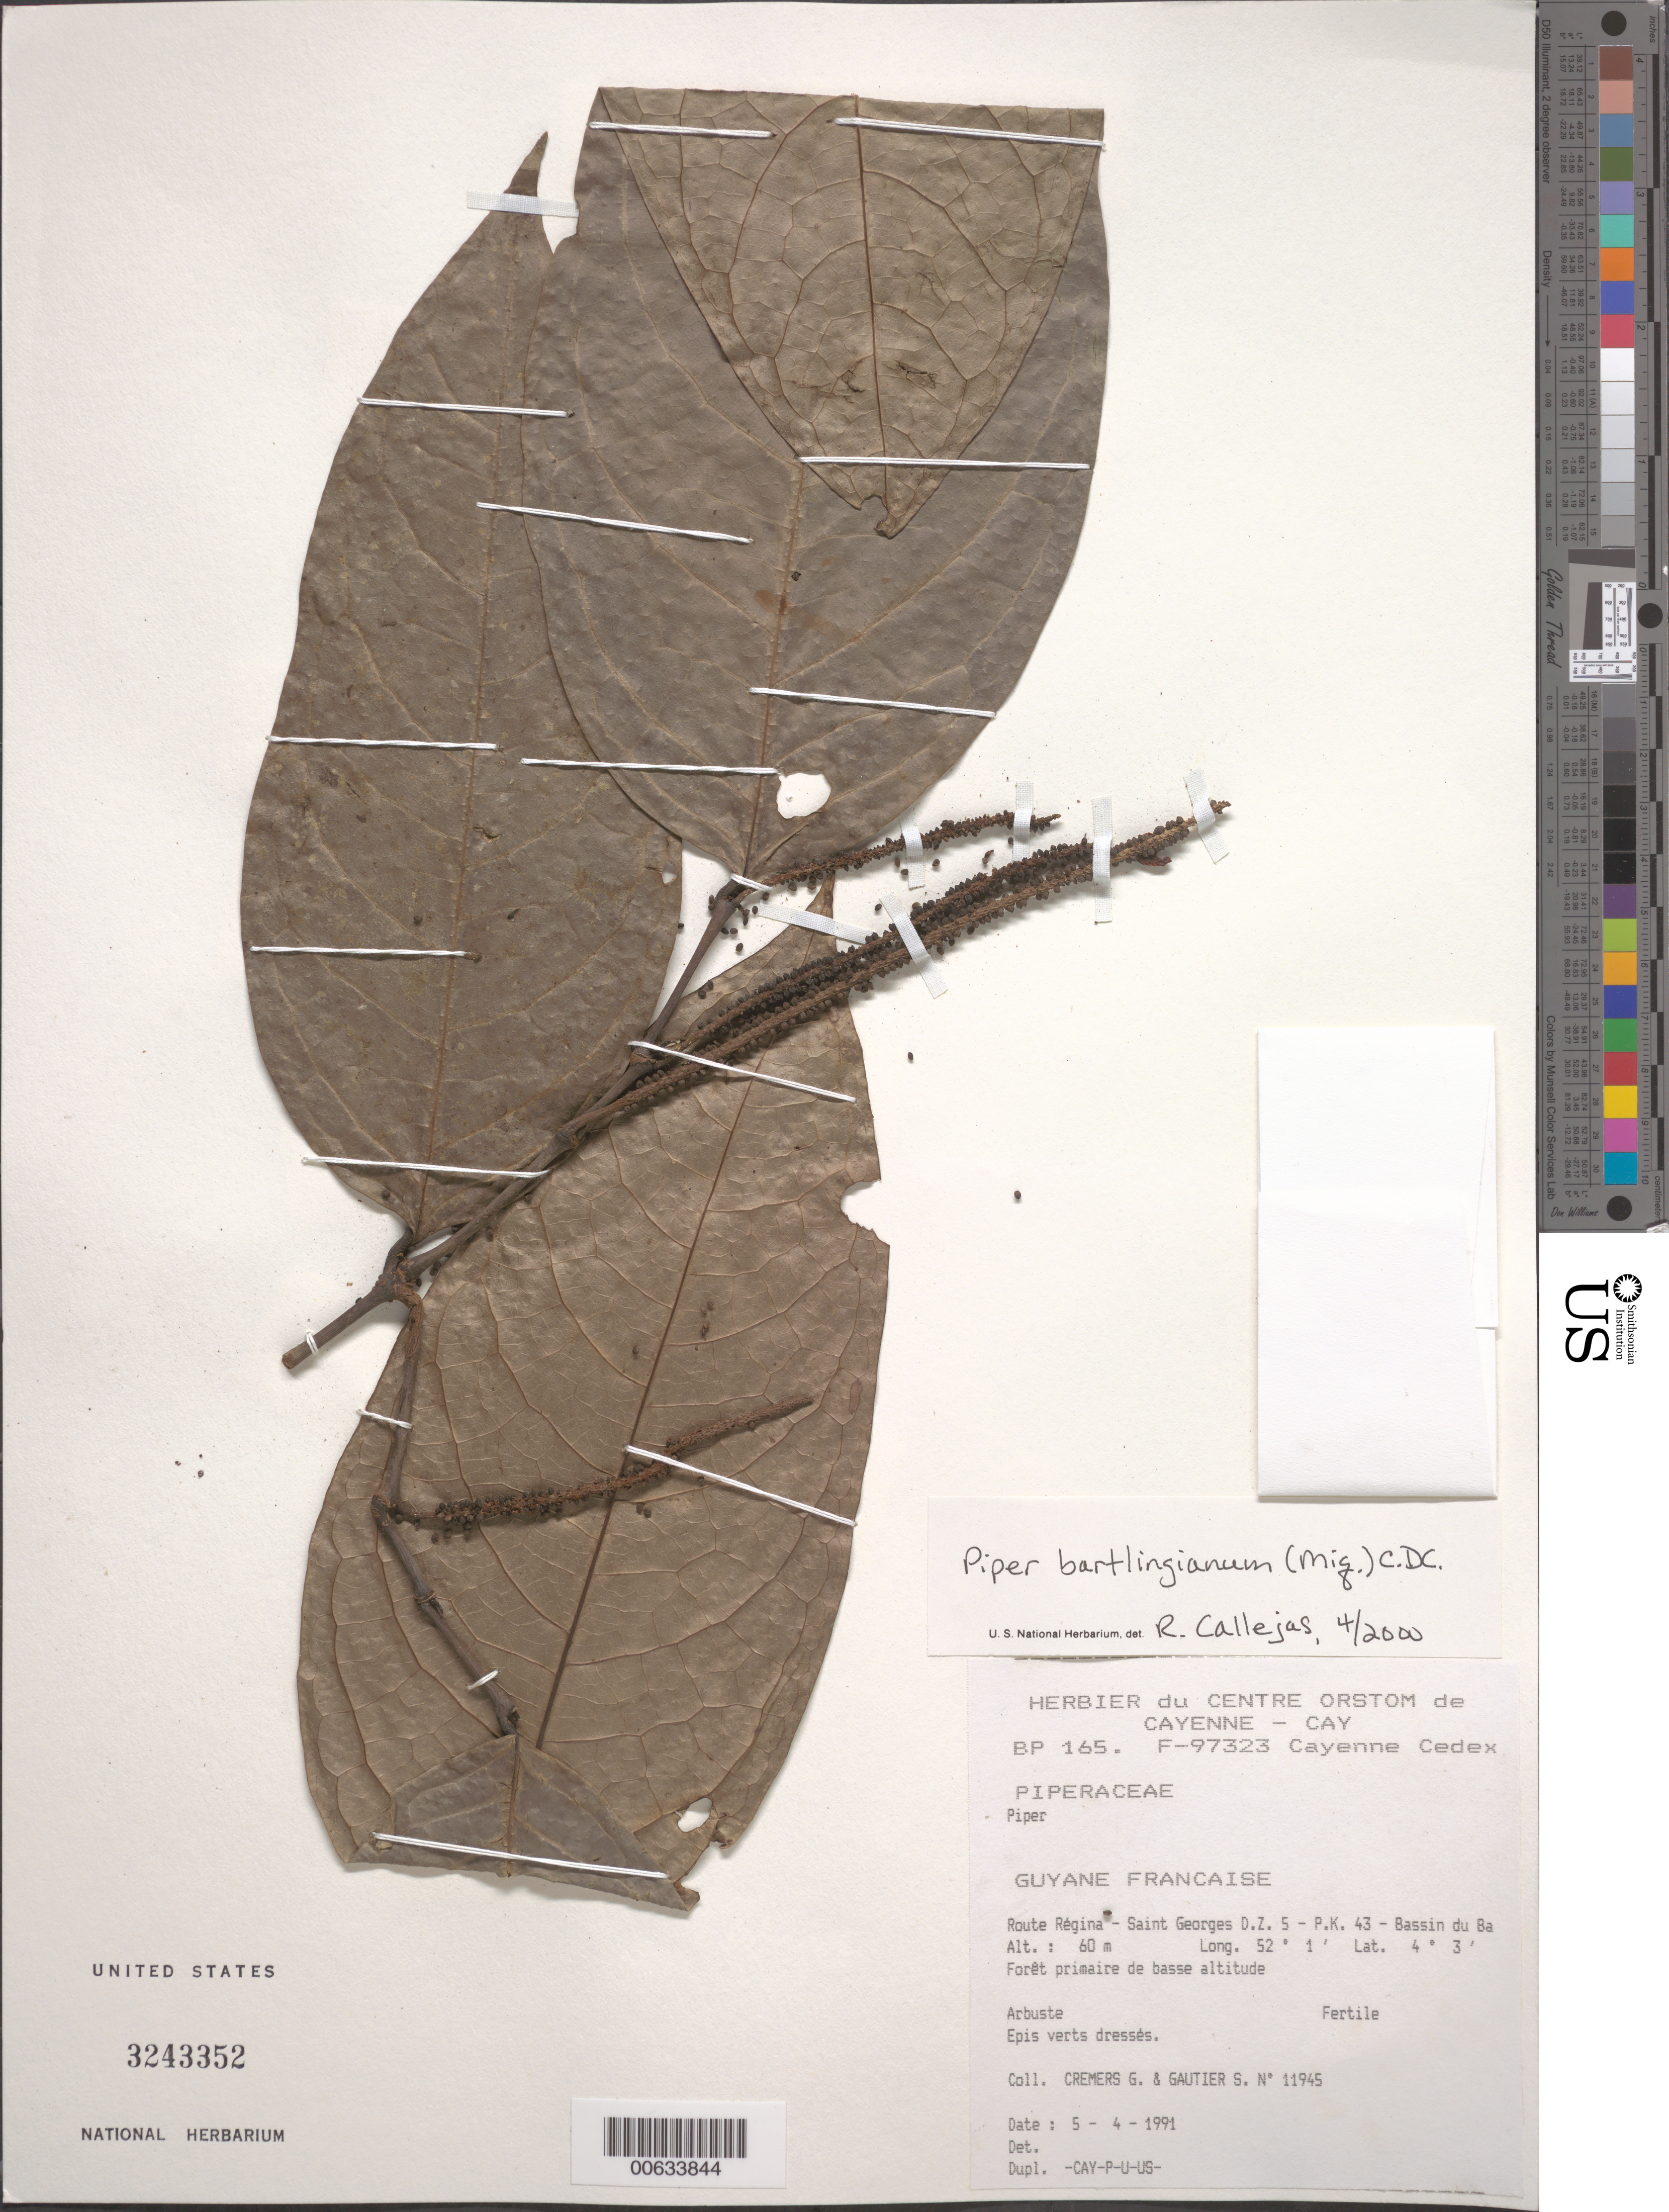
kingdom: Plantae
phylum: Tracheophyta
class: Magnoliopsida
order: Piperales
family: Piperaceae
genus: Piper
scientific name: Piper bartlingianum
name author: (Miq.) C. DC.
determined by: Callejas, Ricardo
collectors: G. Cremers & S. Gautier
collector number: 11945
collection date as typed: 5-Apr-91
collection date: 1991-04-05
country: French Guiana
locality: Route Régina, Saint Georges, DZ 5-PK43, Bassin de l'Approuague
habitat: Low primary forest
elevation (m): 60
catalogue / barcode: US 3243352